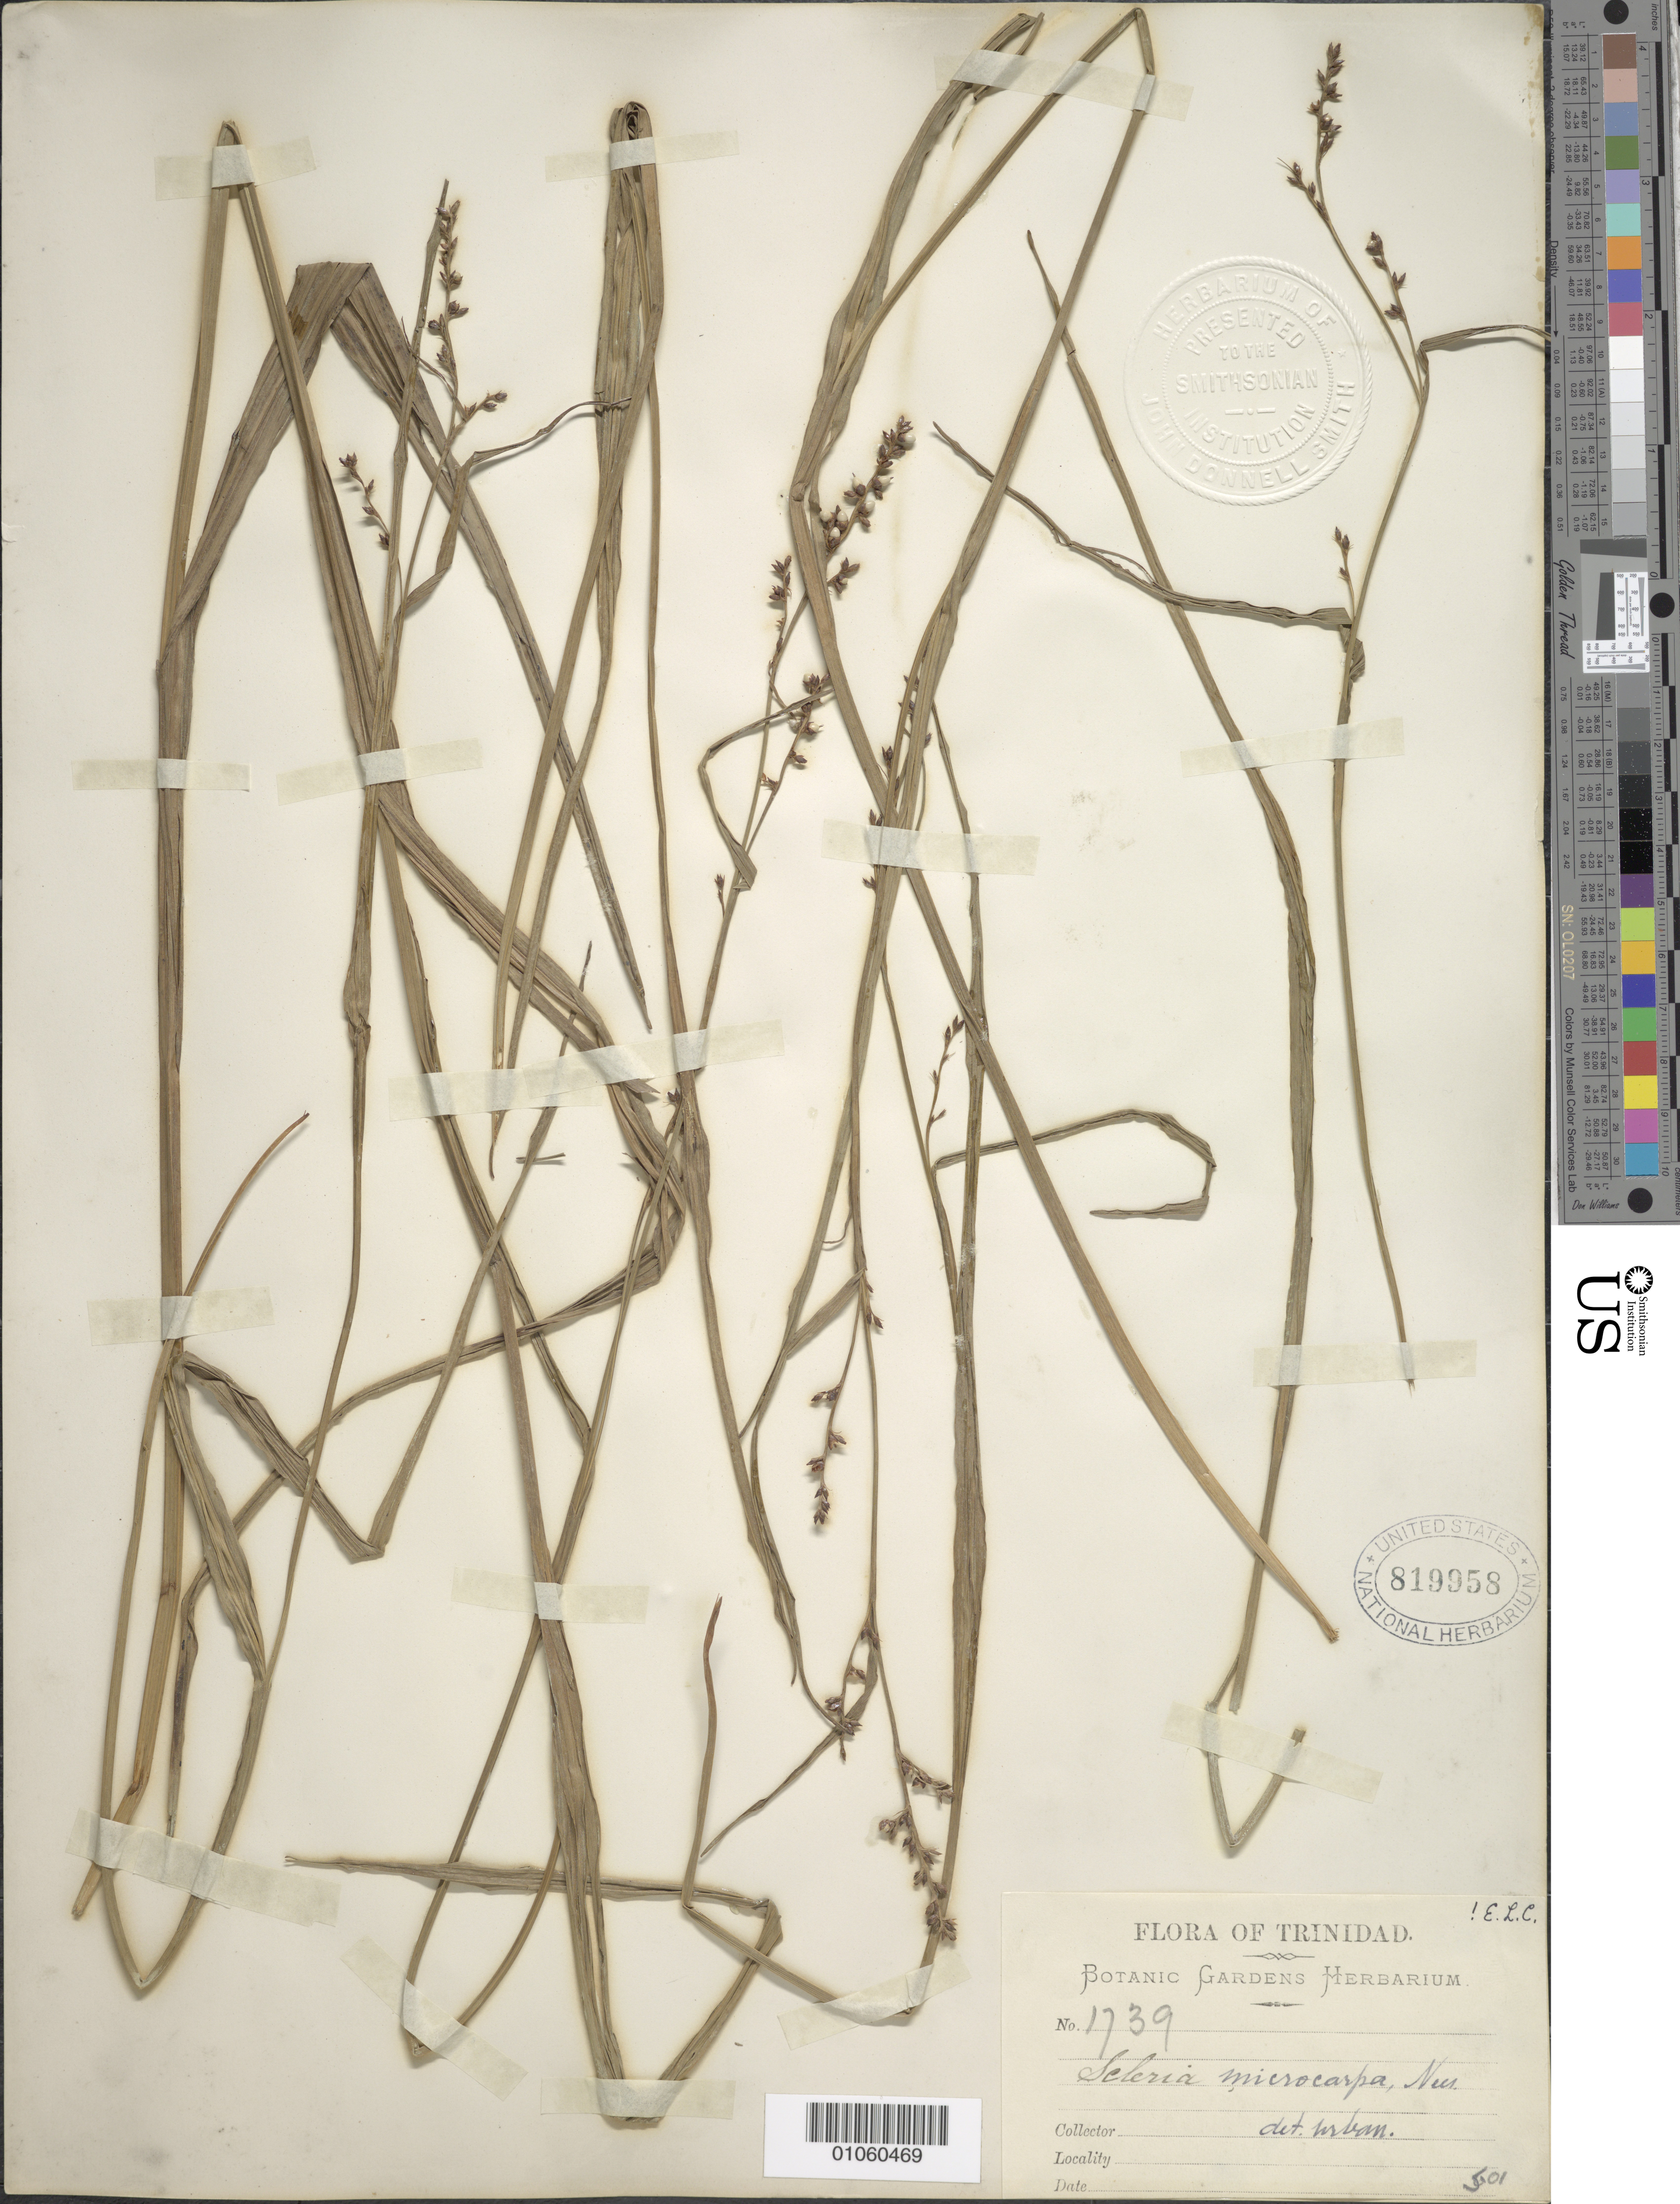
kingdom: Plantae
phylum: Tracheophyta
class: Liliopsida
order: Poales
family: Cyperaceae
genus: Scleria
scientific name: Scleria microcarpa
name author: Nees ex Kunth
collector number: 1739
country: Trinidad and Tobago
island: Trinidad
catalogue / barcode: US 819958